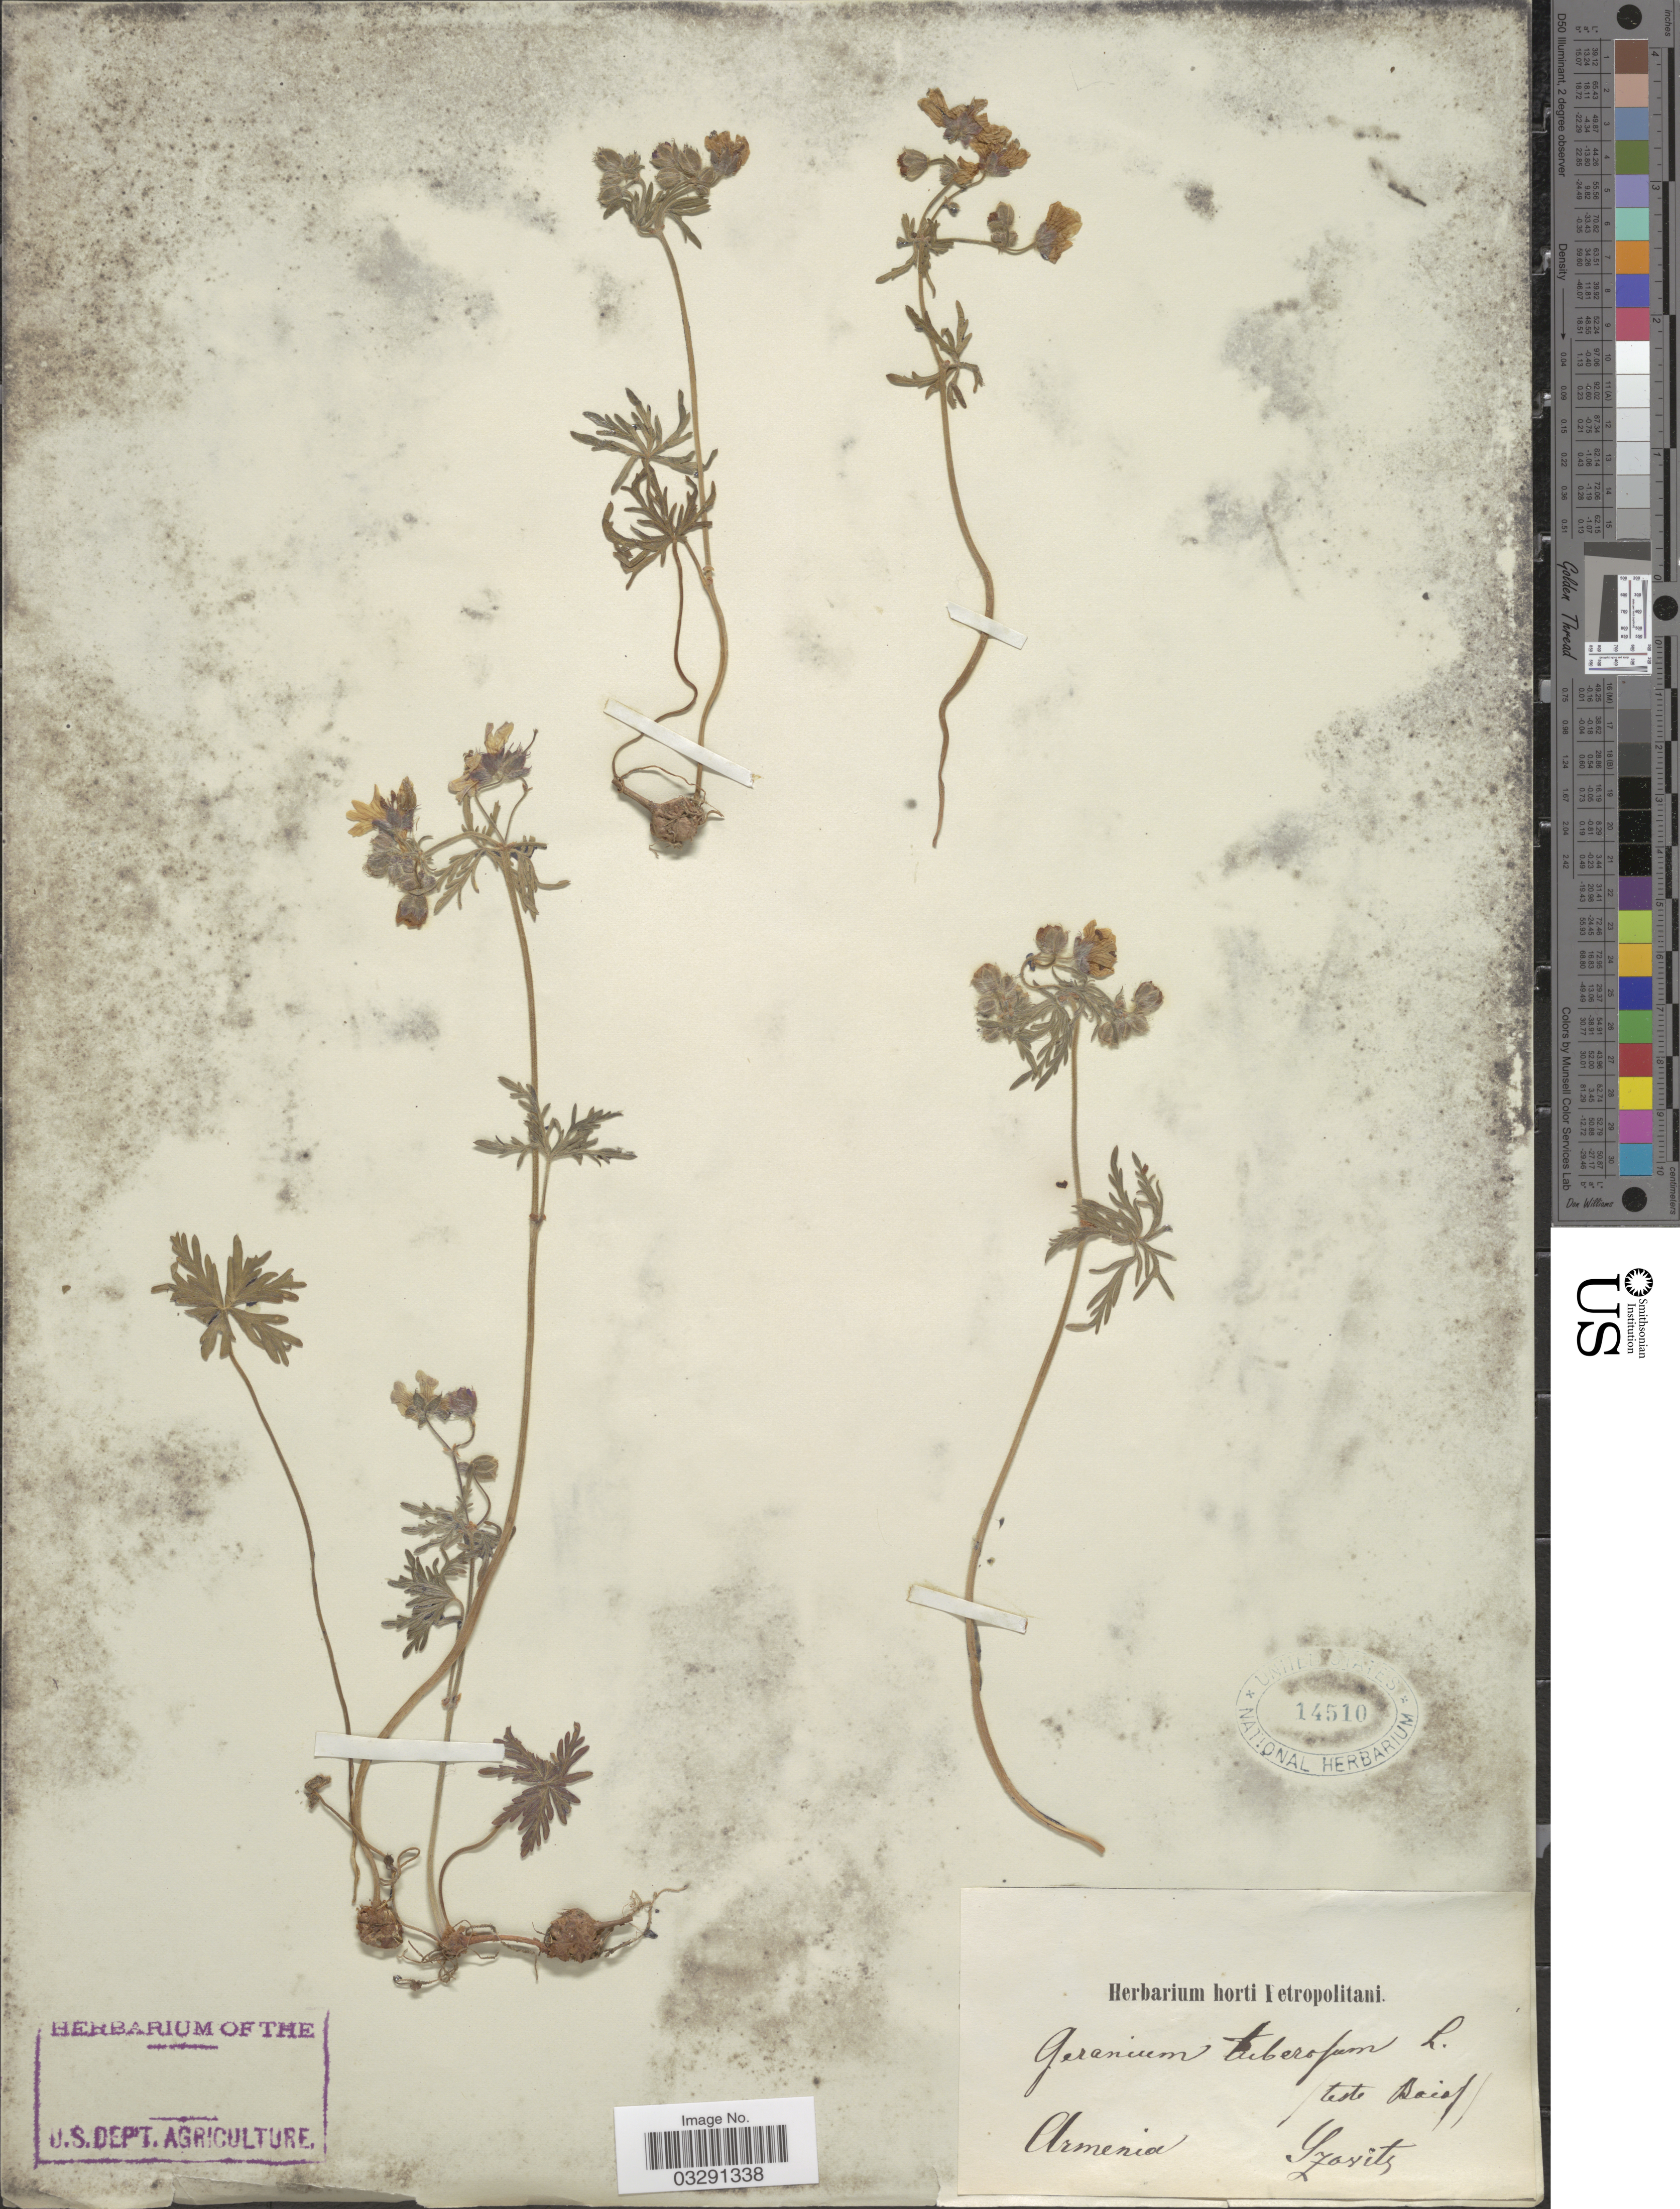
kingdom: Plantae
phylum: Tracheophyta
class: Magnoliopsida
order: Geraniales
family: Geraniaceae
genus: Geranium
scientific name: Geranium tuberosum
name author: L.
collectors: Szovits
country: Armenia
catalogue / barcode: US 14510